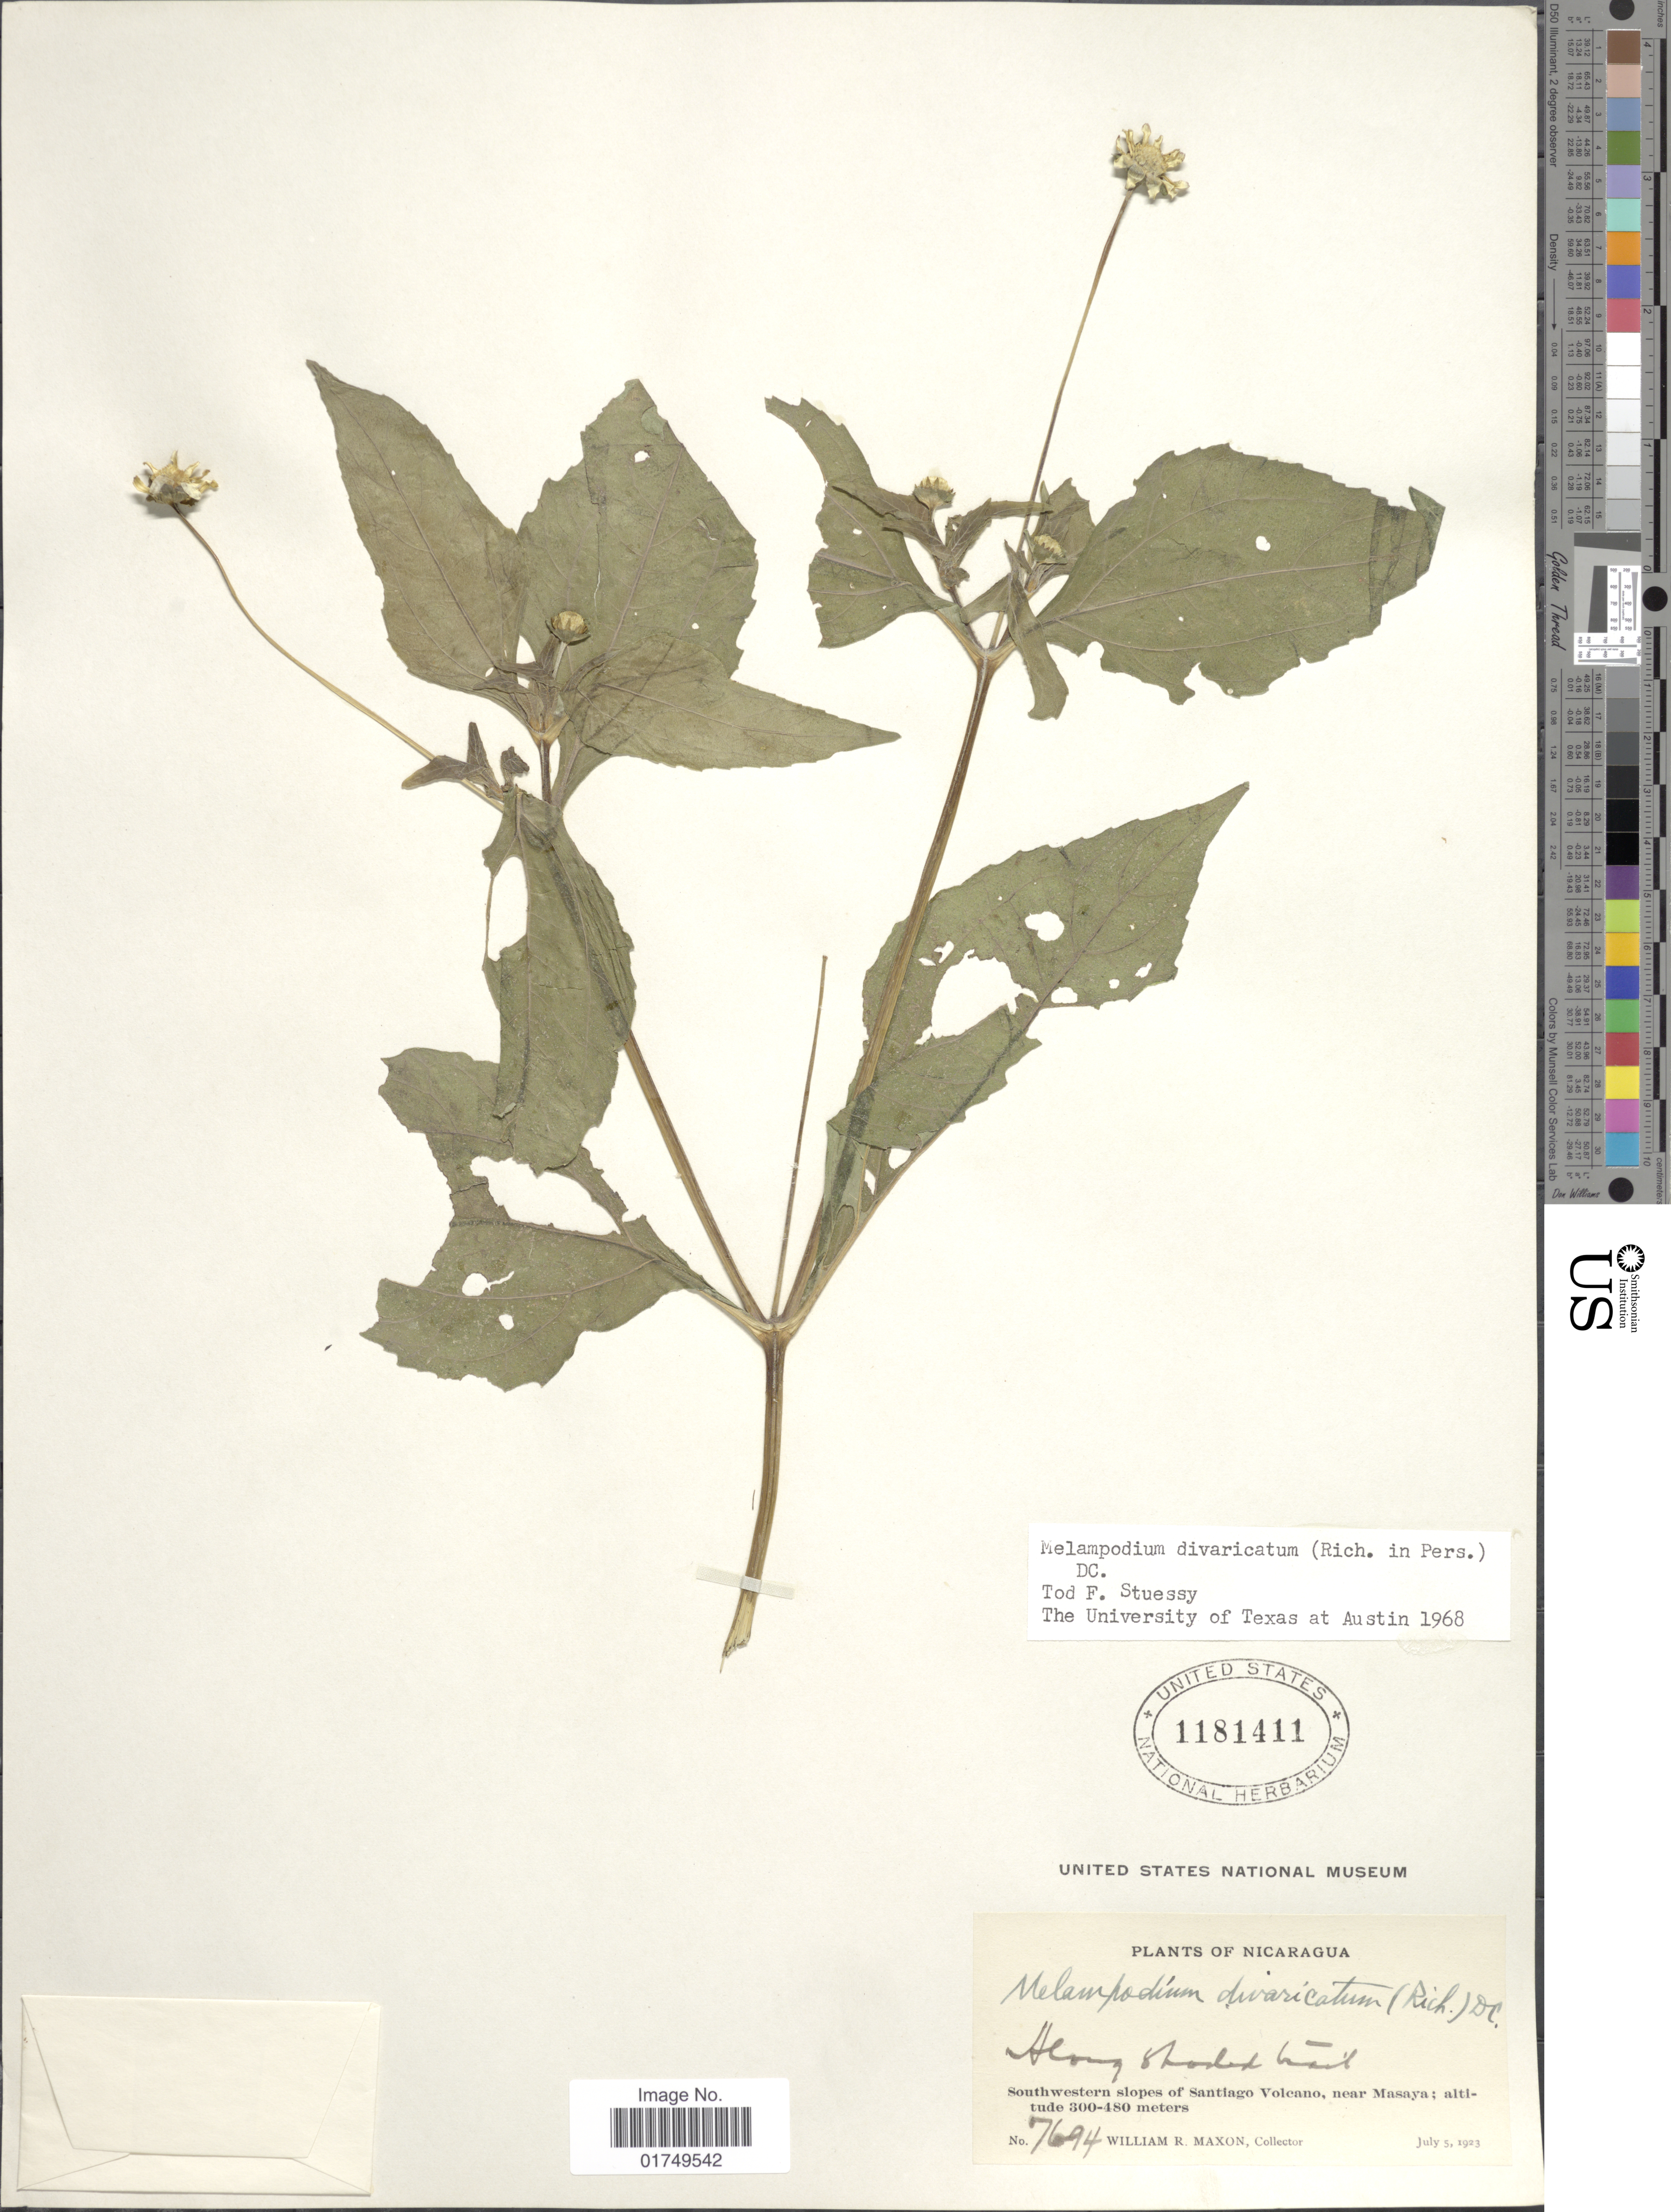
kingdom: Plantae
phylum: Tracheophyta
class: Magnoliopsida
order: Asterales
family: Asteraceae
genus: Melampodium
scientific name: Melampodium divaricatum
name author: (Rich.) DC.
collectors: W. R. Maxon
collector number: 7694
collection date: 1923-07-05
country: Nicaragua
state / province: Masaya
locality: Southwestern slopes of Santiago Volcano, near Masaya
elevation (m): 300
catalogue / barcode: US 1181411